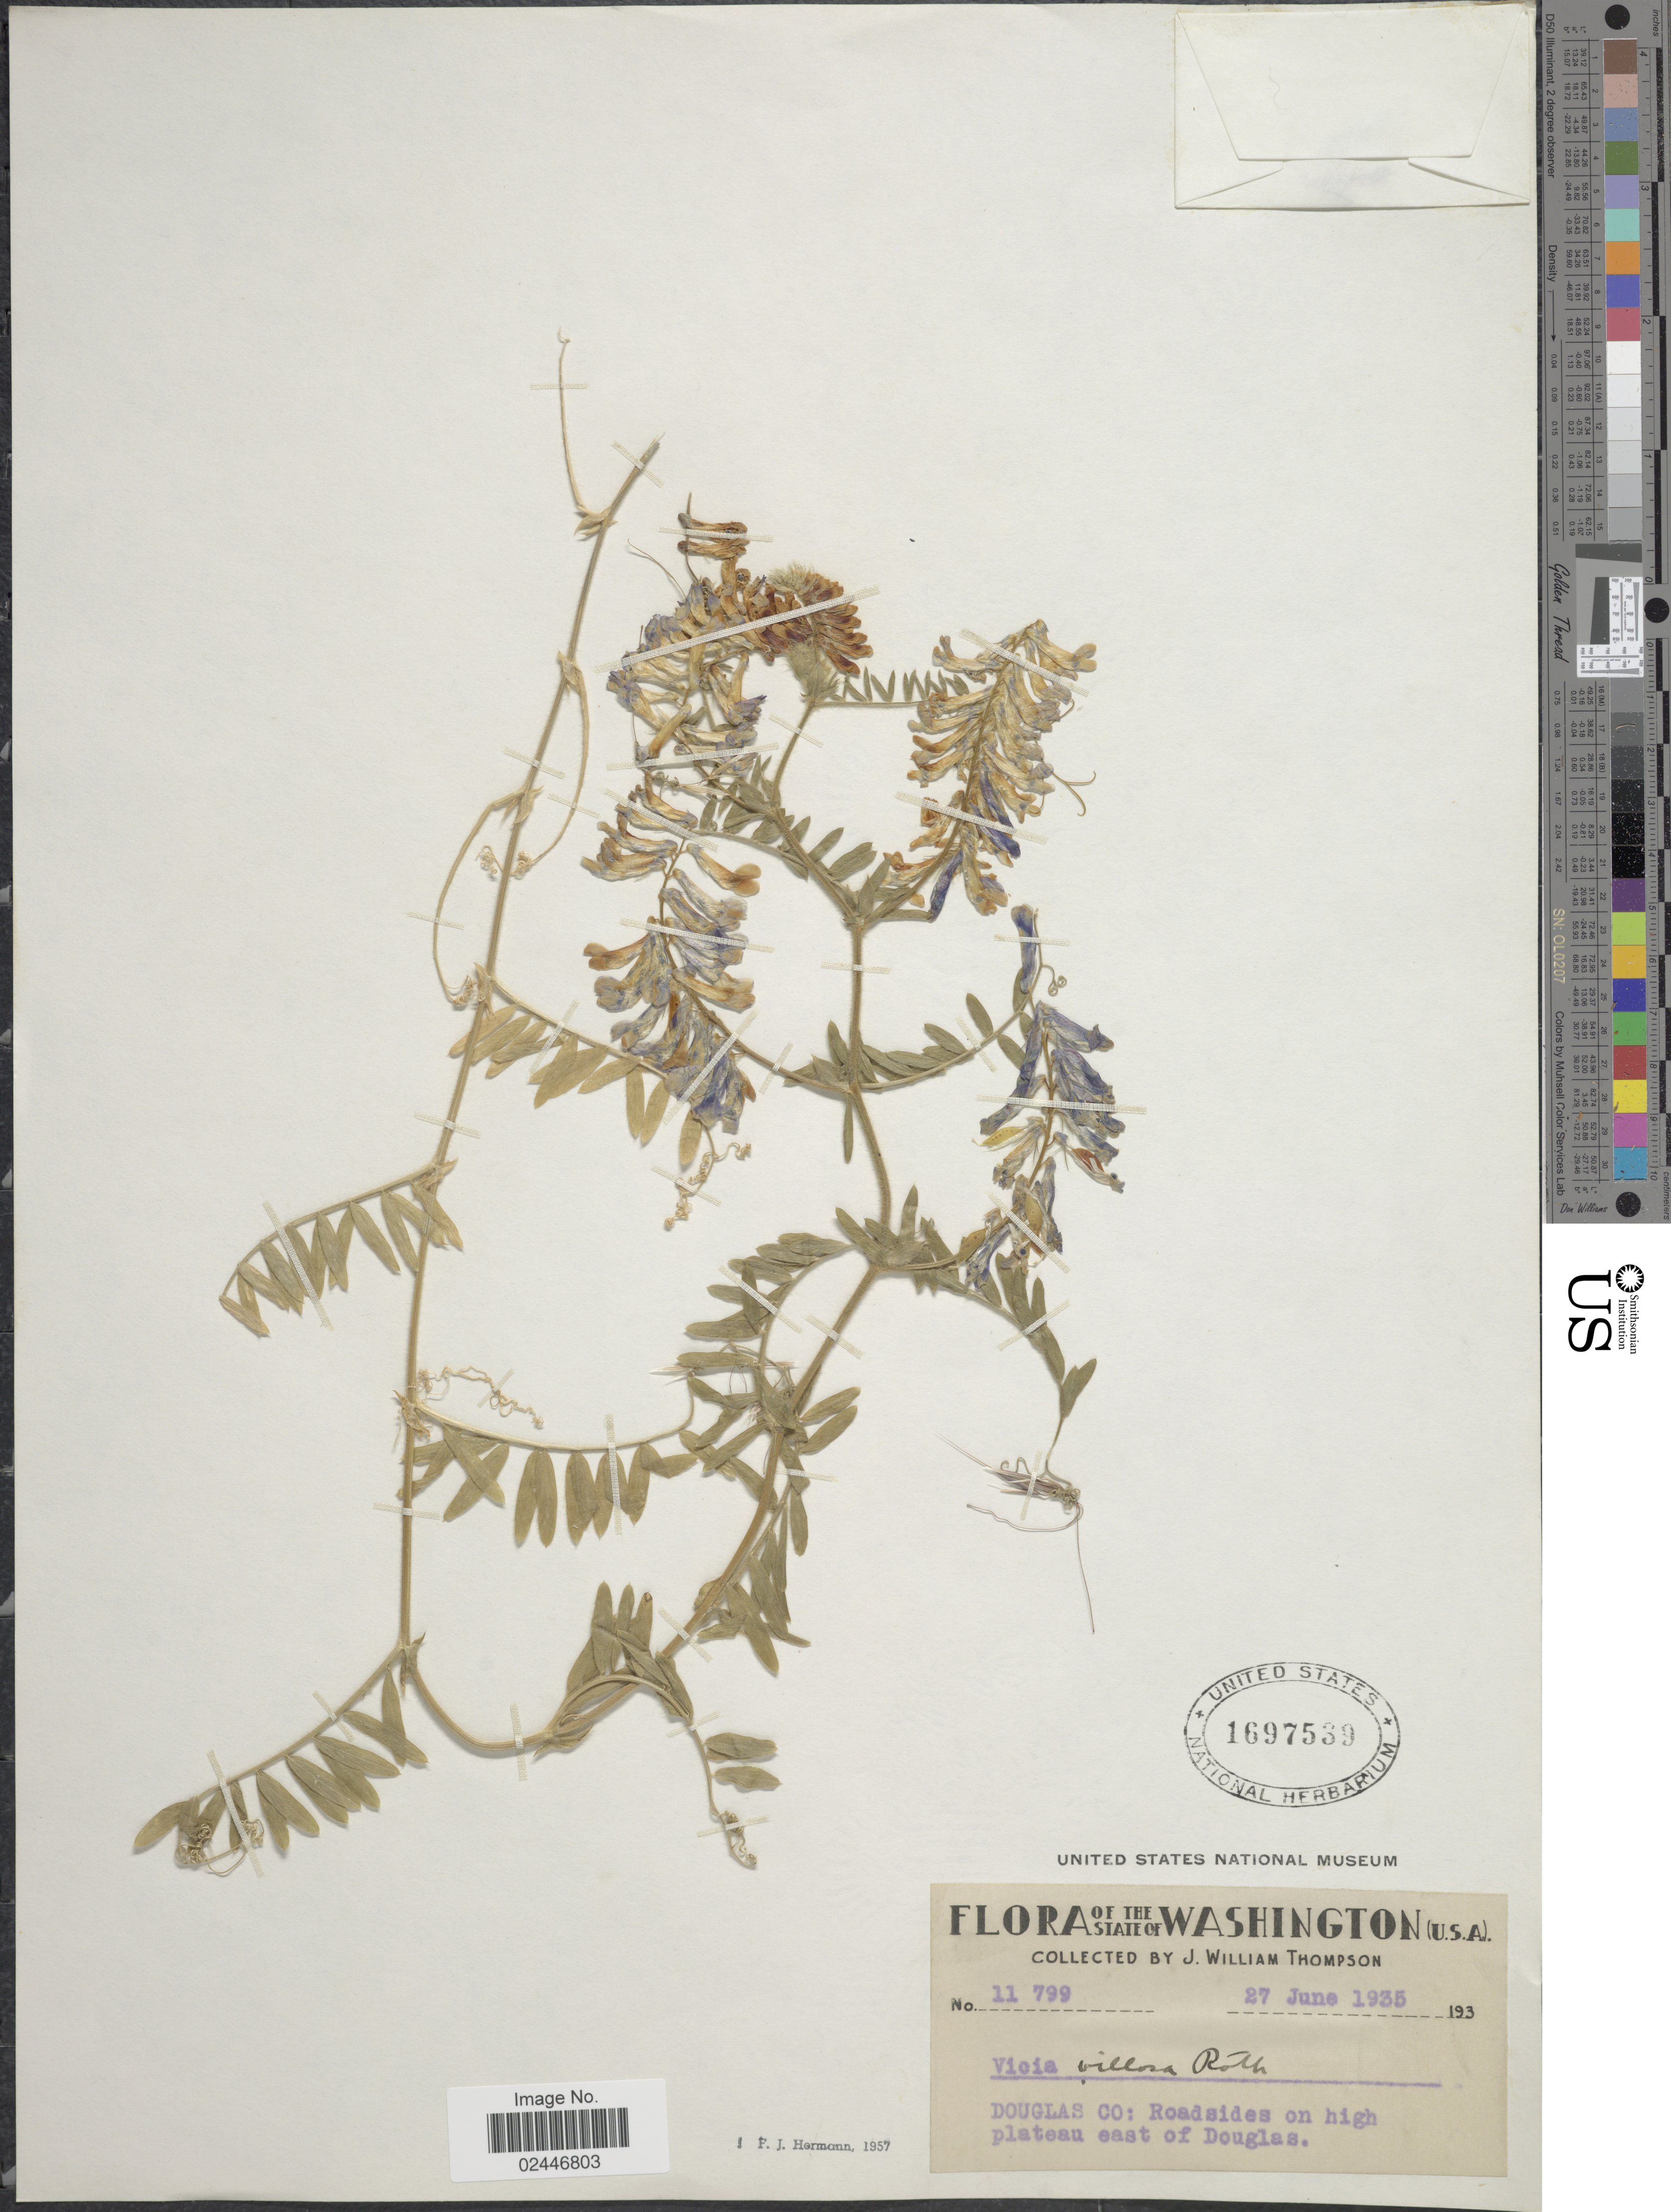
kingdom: Plantae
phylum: Tracheophyta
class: Magnoliopsida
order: Fabales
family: Fabaceae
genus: Vicia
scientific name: Vicia villosa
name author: Roth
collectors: J. W. Thompson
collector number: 11799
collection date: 1935-06-27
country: United States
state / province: Washington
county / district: Douglas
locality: Douglas Co: roadsides on high plateau of Douglas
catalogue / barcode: US 1697539